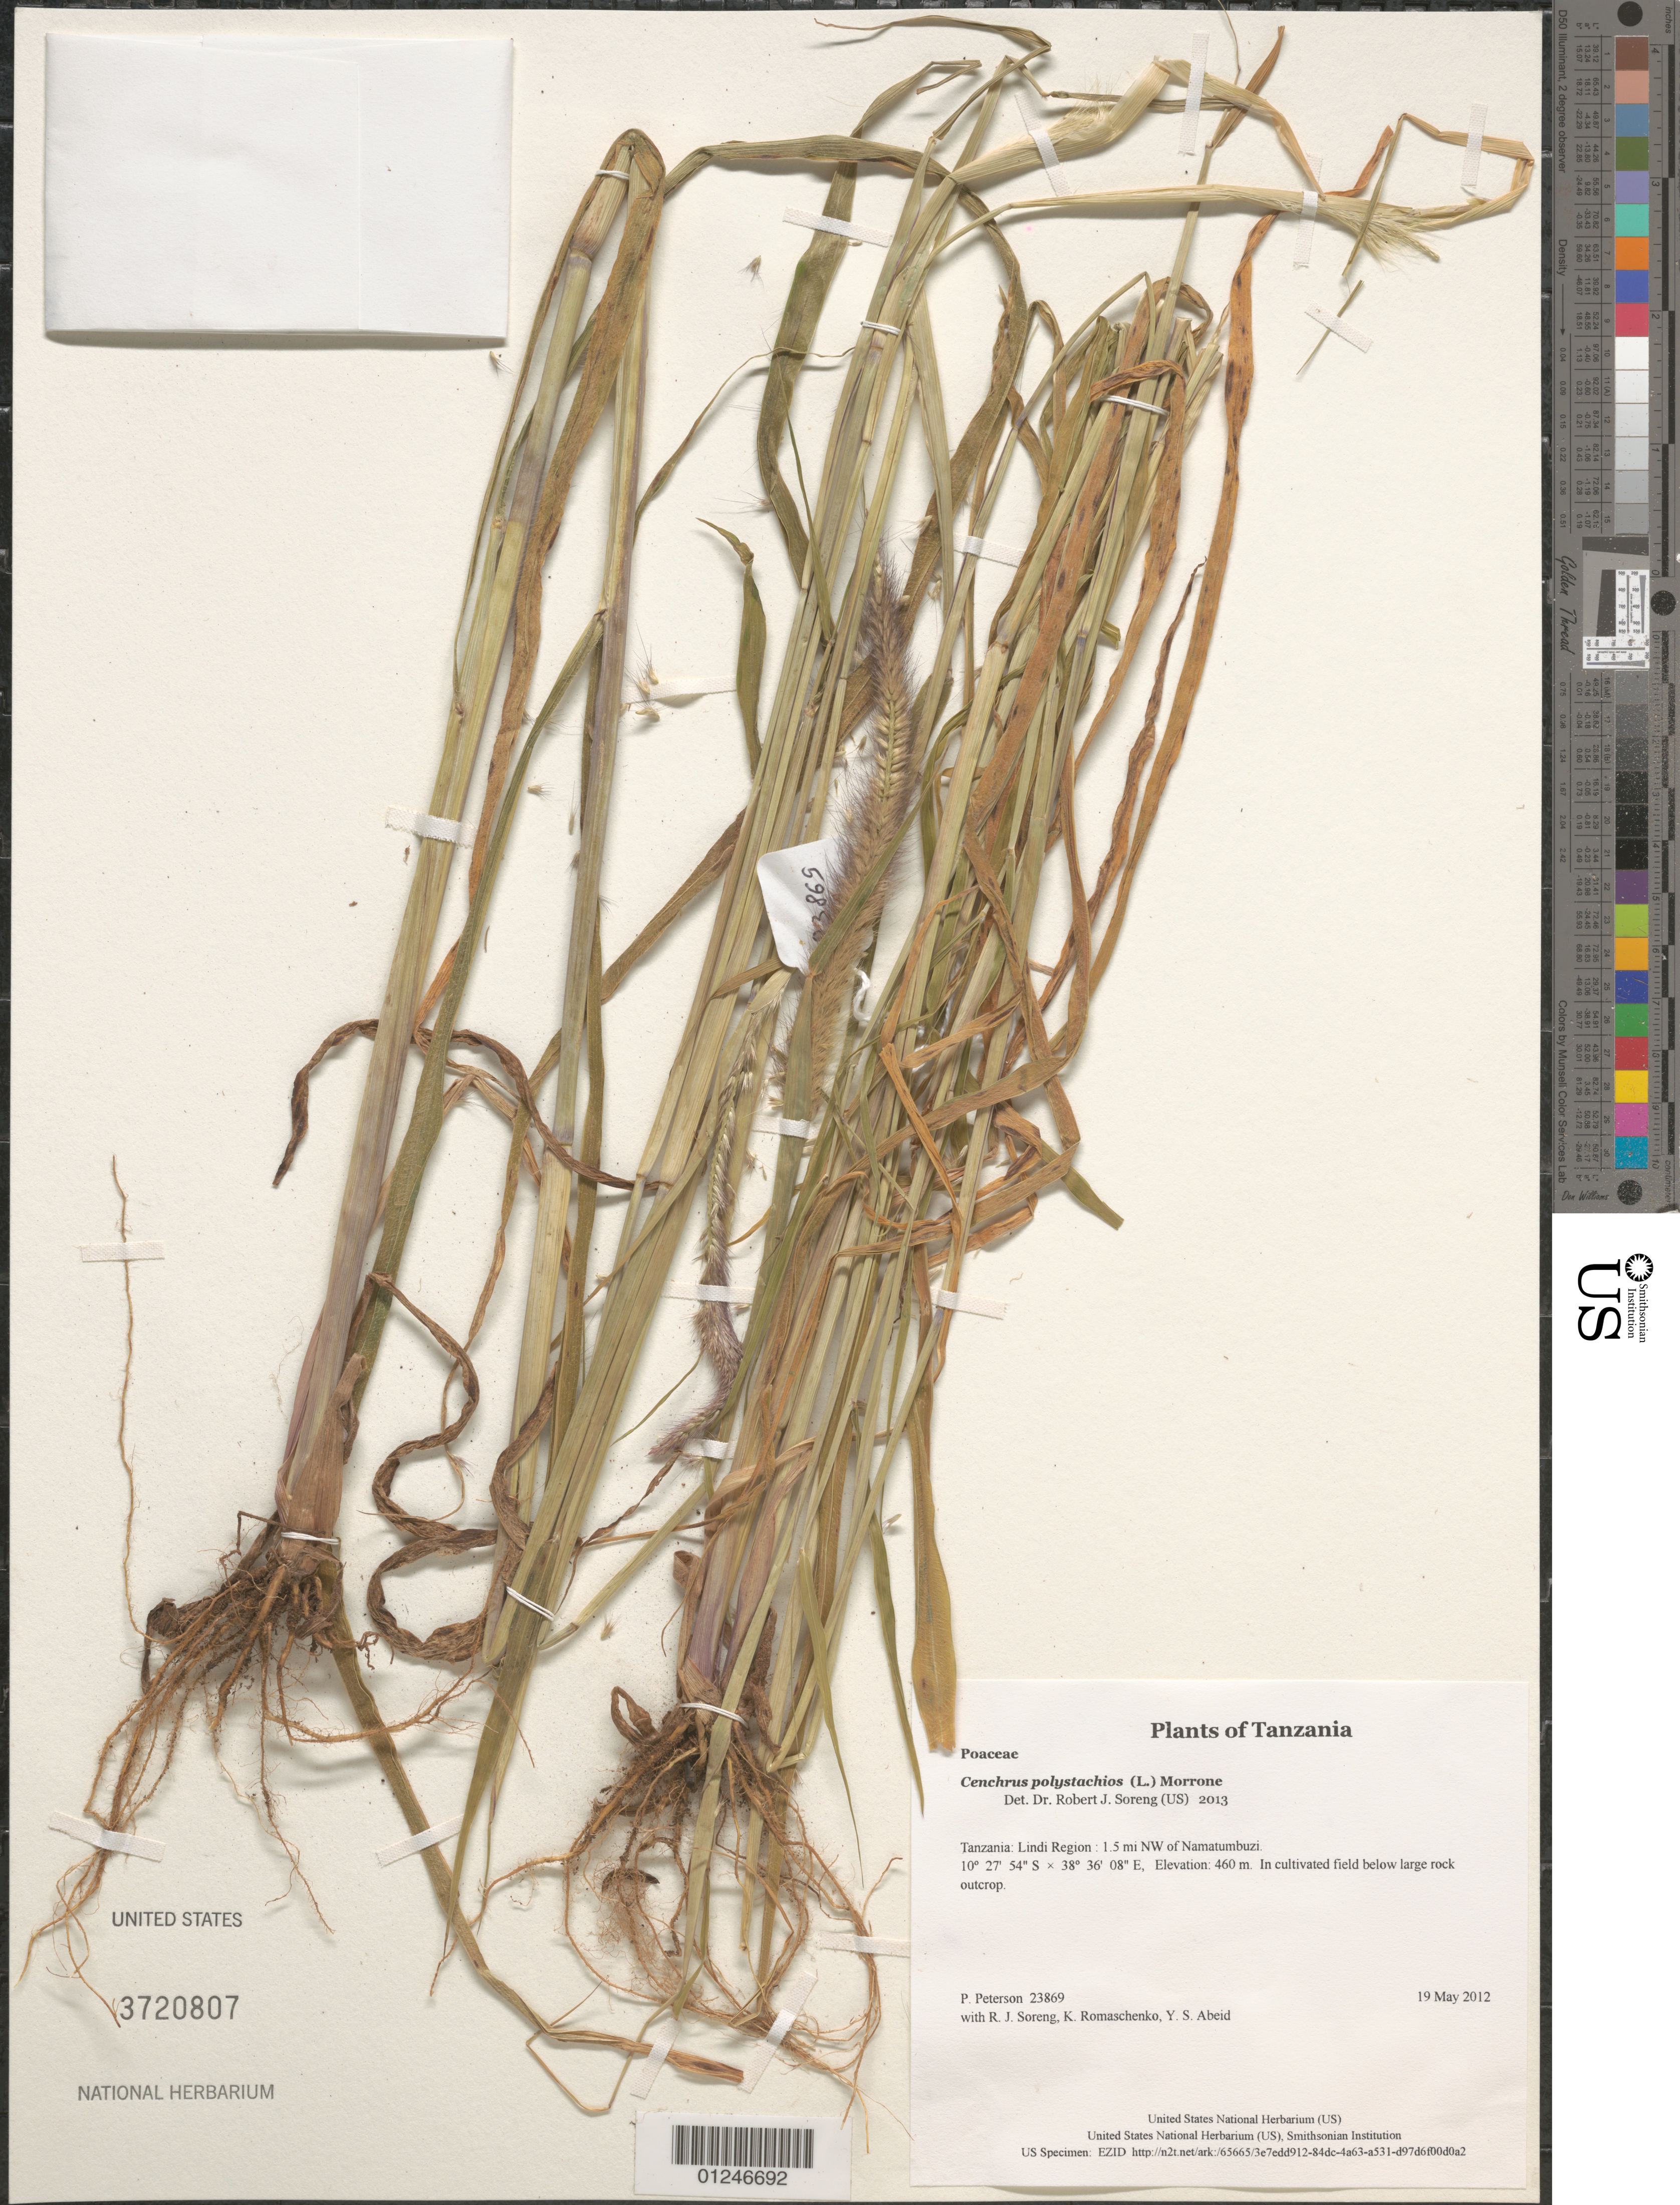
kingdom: Plantae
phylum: Tracheophyta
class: Liliopsida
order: Poales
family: Poaceae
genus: Cenchrus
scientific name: Cenchrus polystachios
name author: (L.) Morrone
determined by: Soreng, Robert J., Research Associate (BOT), Smithsonian Institution - National Museum of Natural History (UNITED STATES)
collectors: P. M. Peterson, R. J. Soreng, K. Romaschenko & Y. Abeid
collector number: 23869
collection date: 2012-05-19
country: Tanzania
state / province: Lindi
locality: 1.5 mi NW of Namatumbuzi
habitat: In cultivated field below large rock outcrop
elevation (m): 460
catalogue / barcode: US 3720807